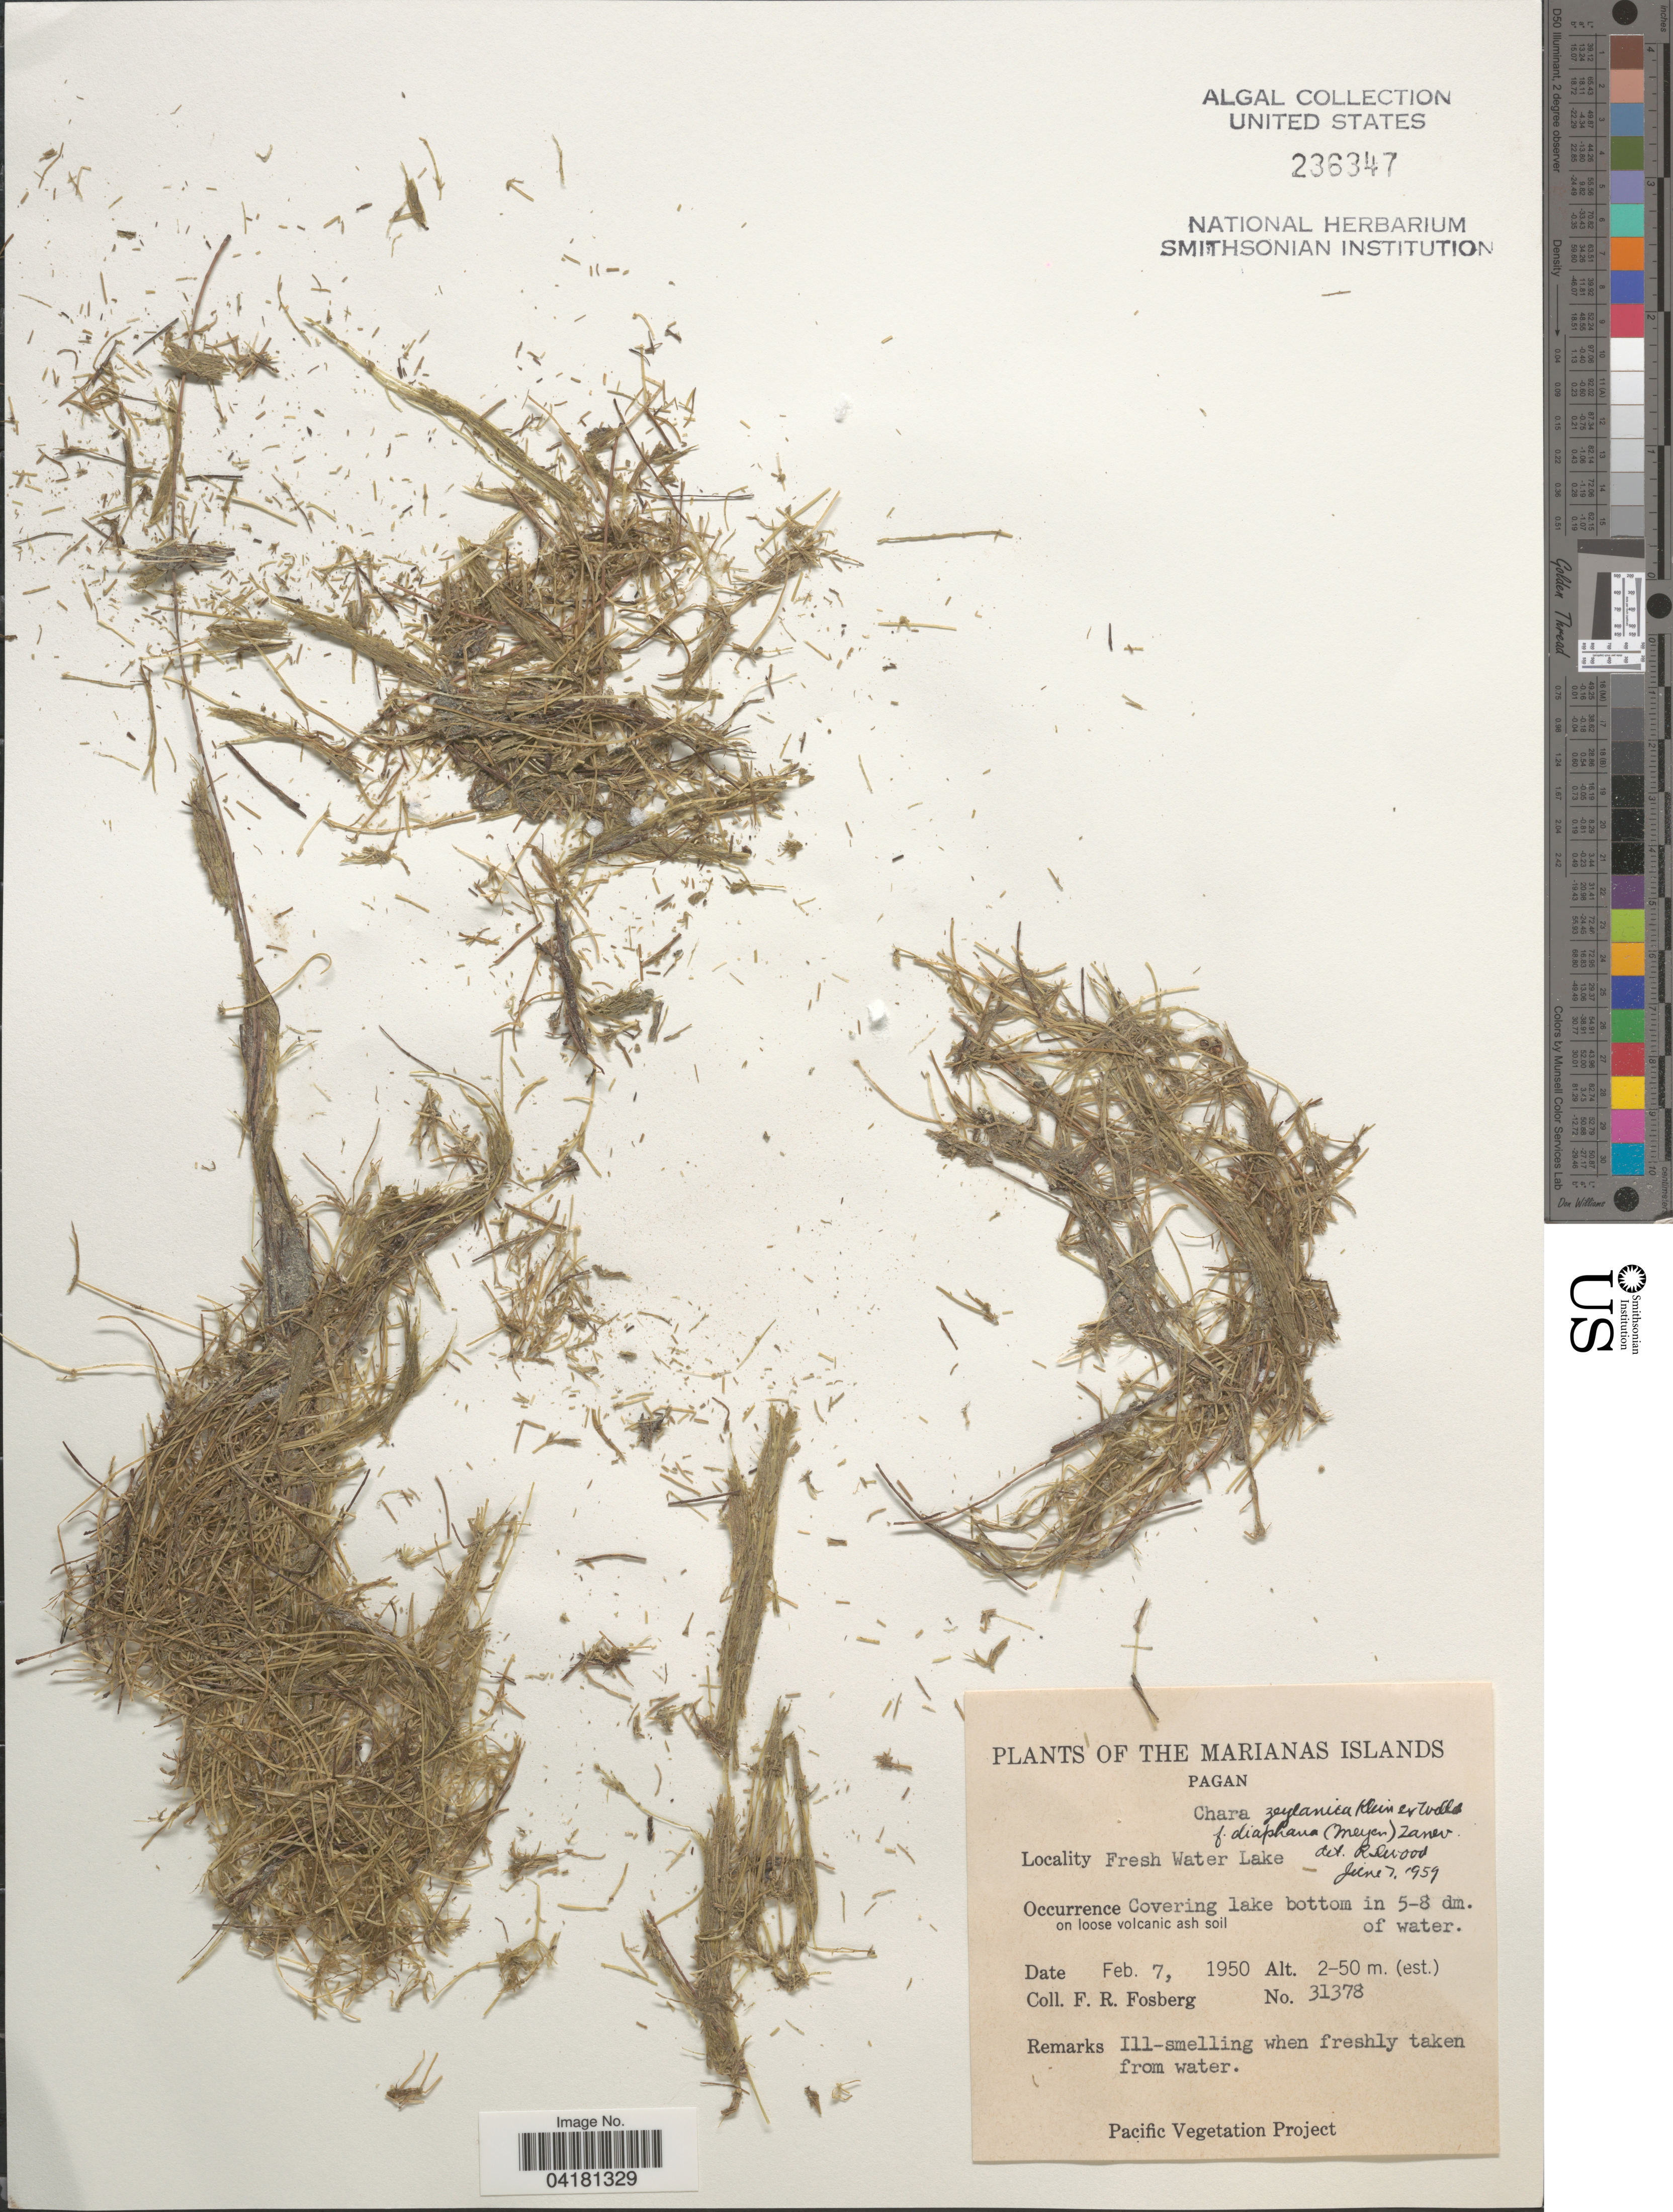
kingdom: Plantae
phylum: Charophyta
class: Charophyceae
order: Charales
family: Characeae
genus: Chara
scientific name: Chara zeylanica f. diaphana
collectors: F. R. Fosberg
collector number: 31378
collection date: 1950-02-07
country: Northern Mariana Islands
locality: Marianas Islands. Pagan. Fresh Water Lake.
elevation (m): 2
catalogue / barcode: US 236347